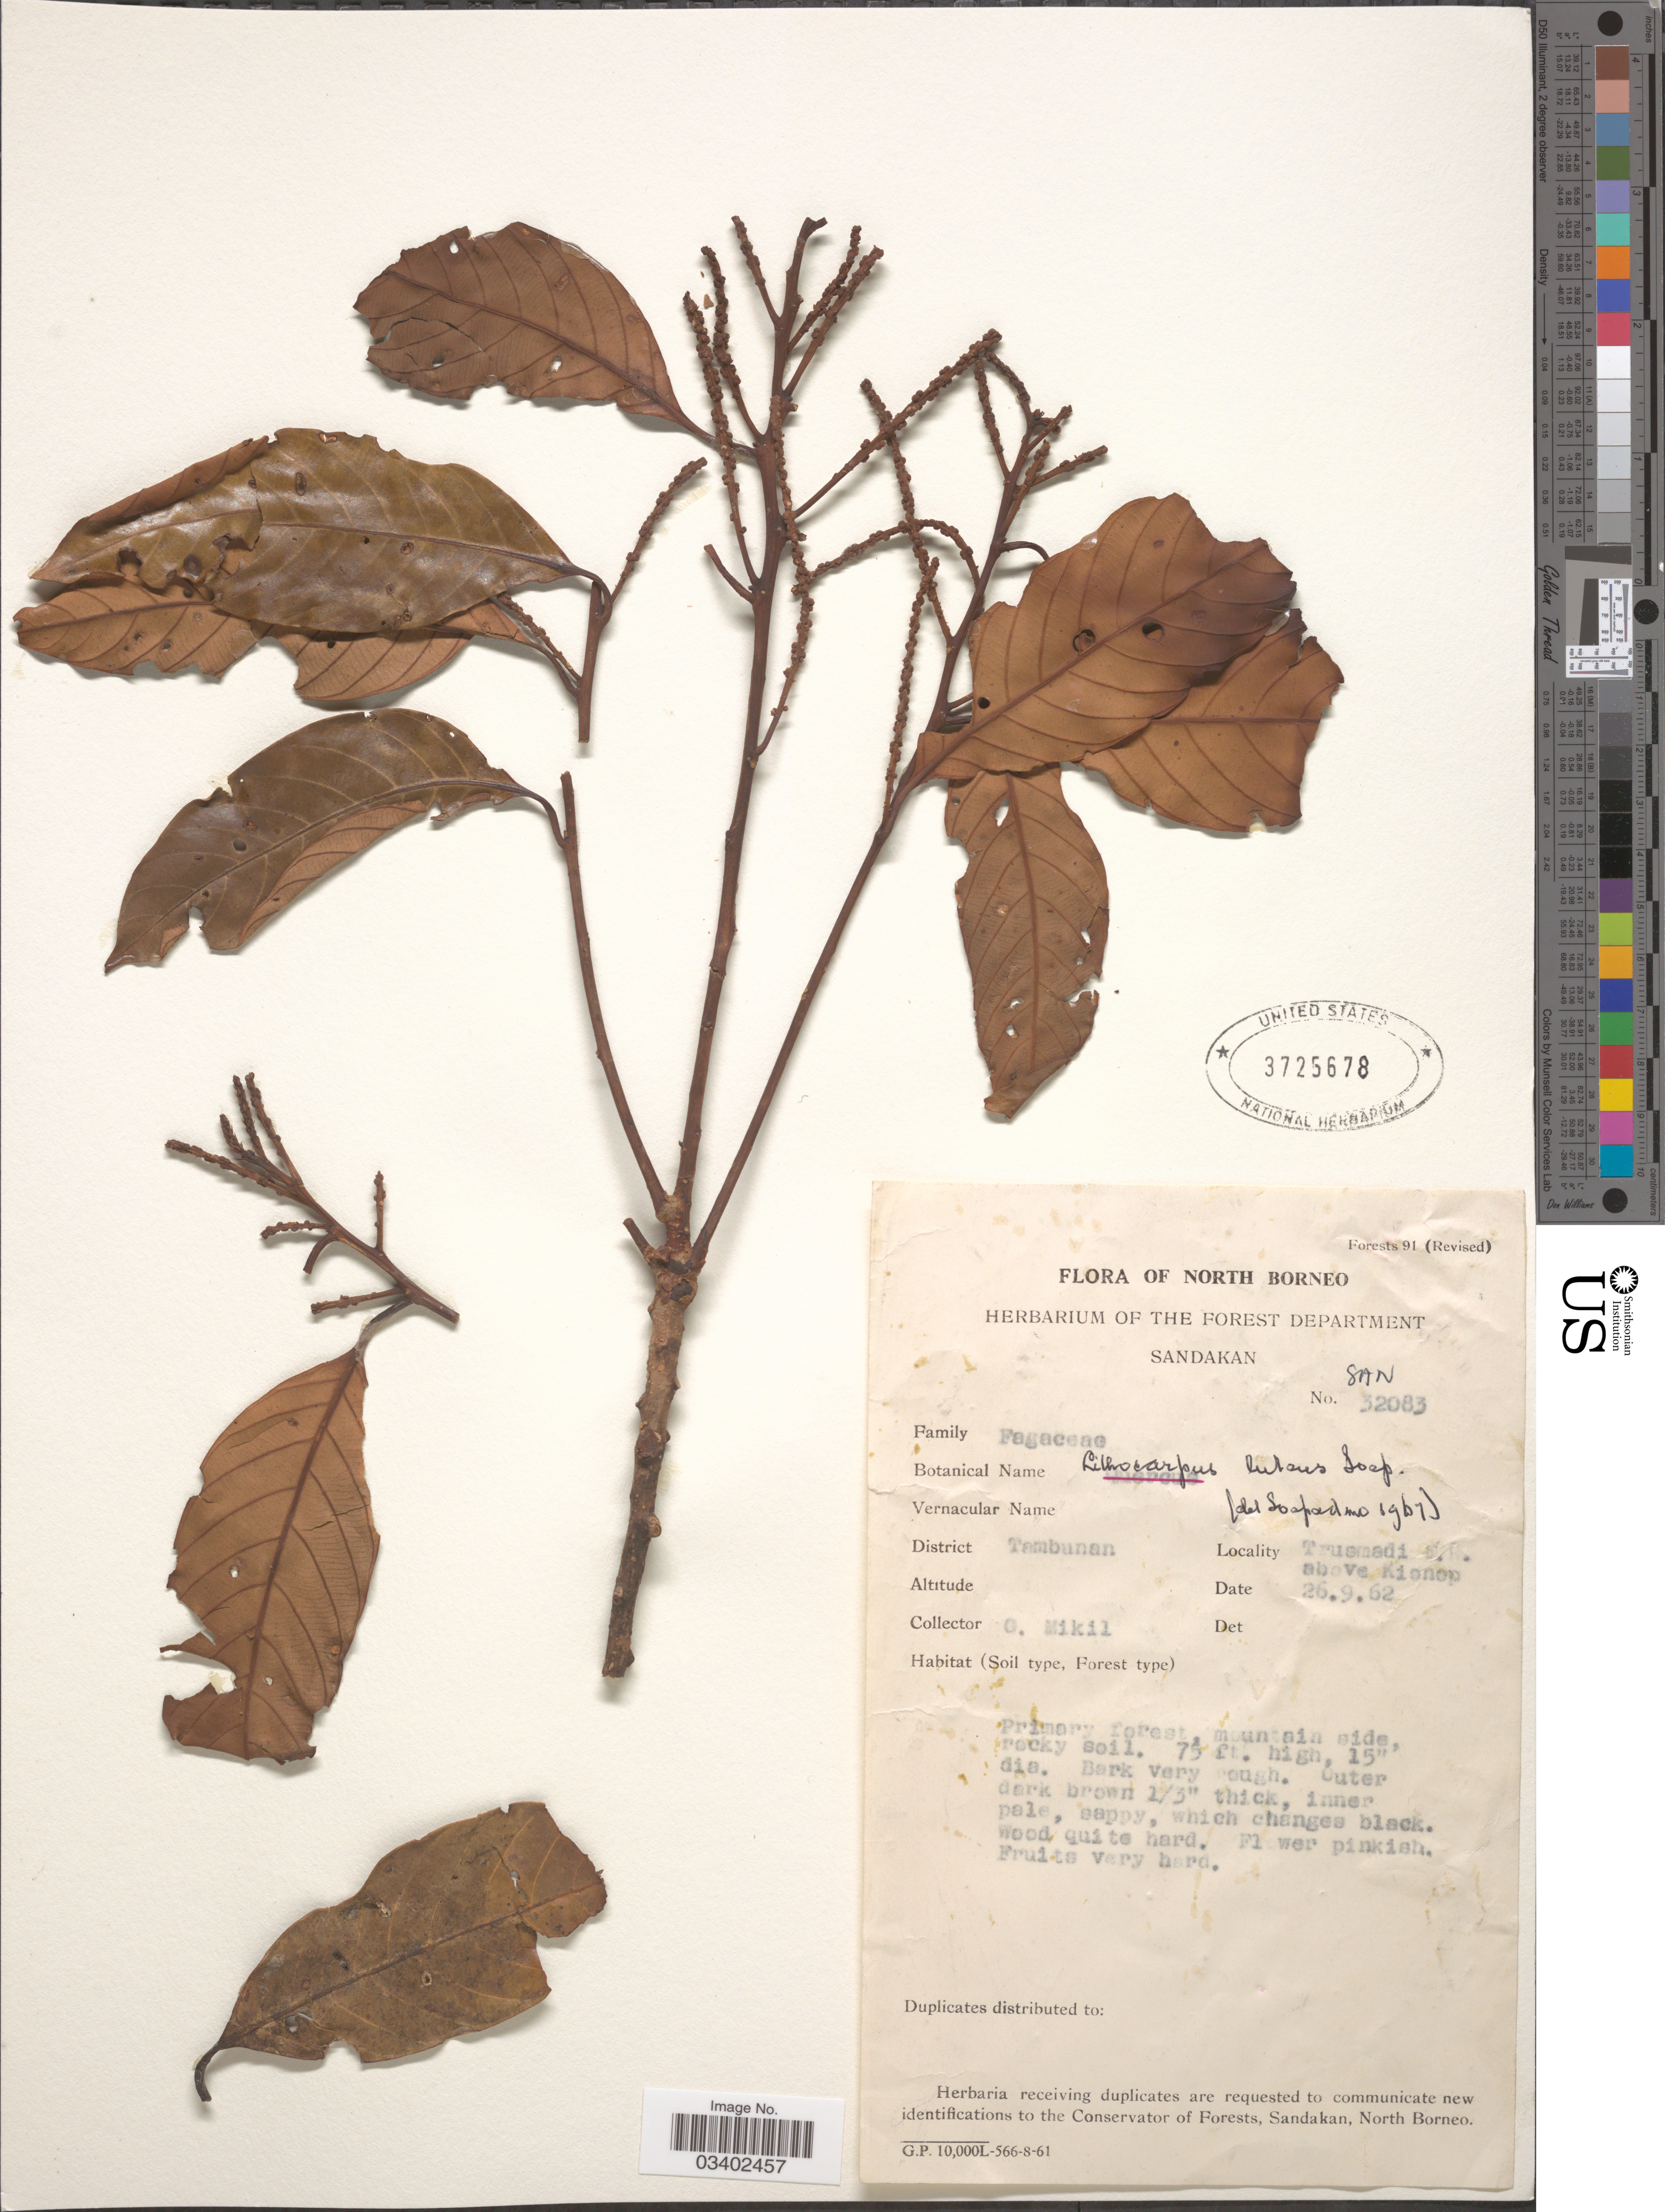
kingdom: Plantae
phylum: Tracheophyta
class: Magnoliopsida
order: Fagales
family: Fagaceae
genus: Lithocarpus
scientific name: Lithocarpus luteus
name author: Soepadmo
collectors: G. Mikil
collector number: SAN 32083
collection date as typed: Transcribed d/m/y: 26/9/62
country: Malaysia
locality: North Borneo. District Tambunan. Trusmadi S.R. [interpreted] above Kienop [interpreted].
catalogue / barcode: US 3725678